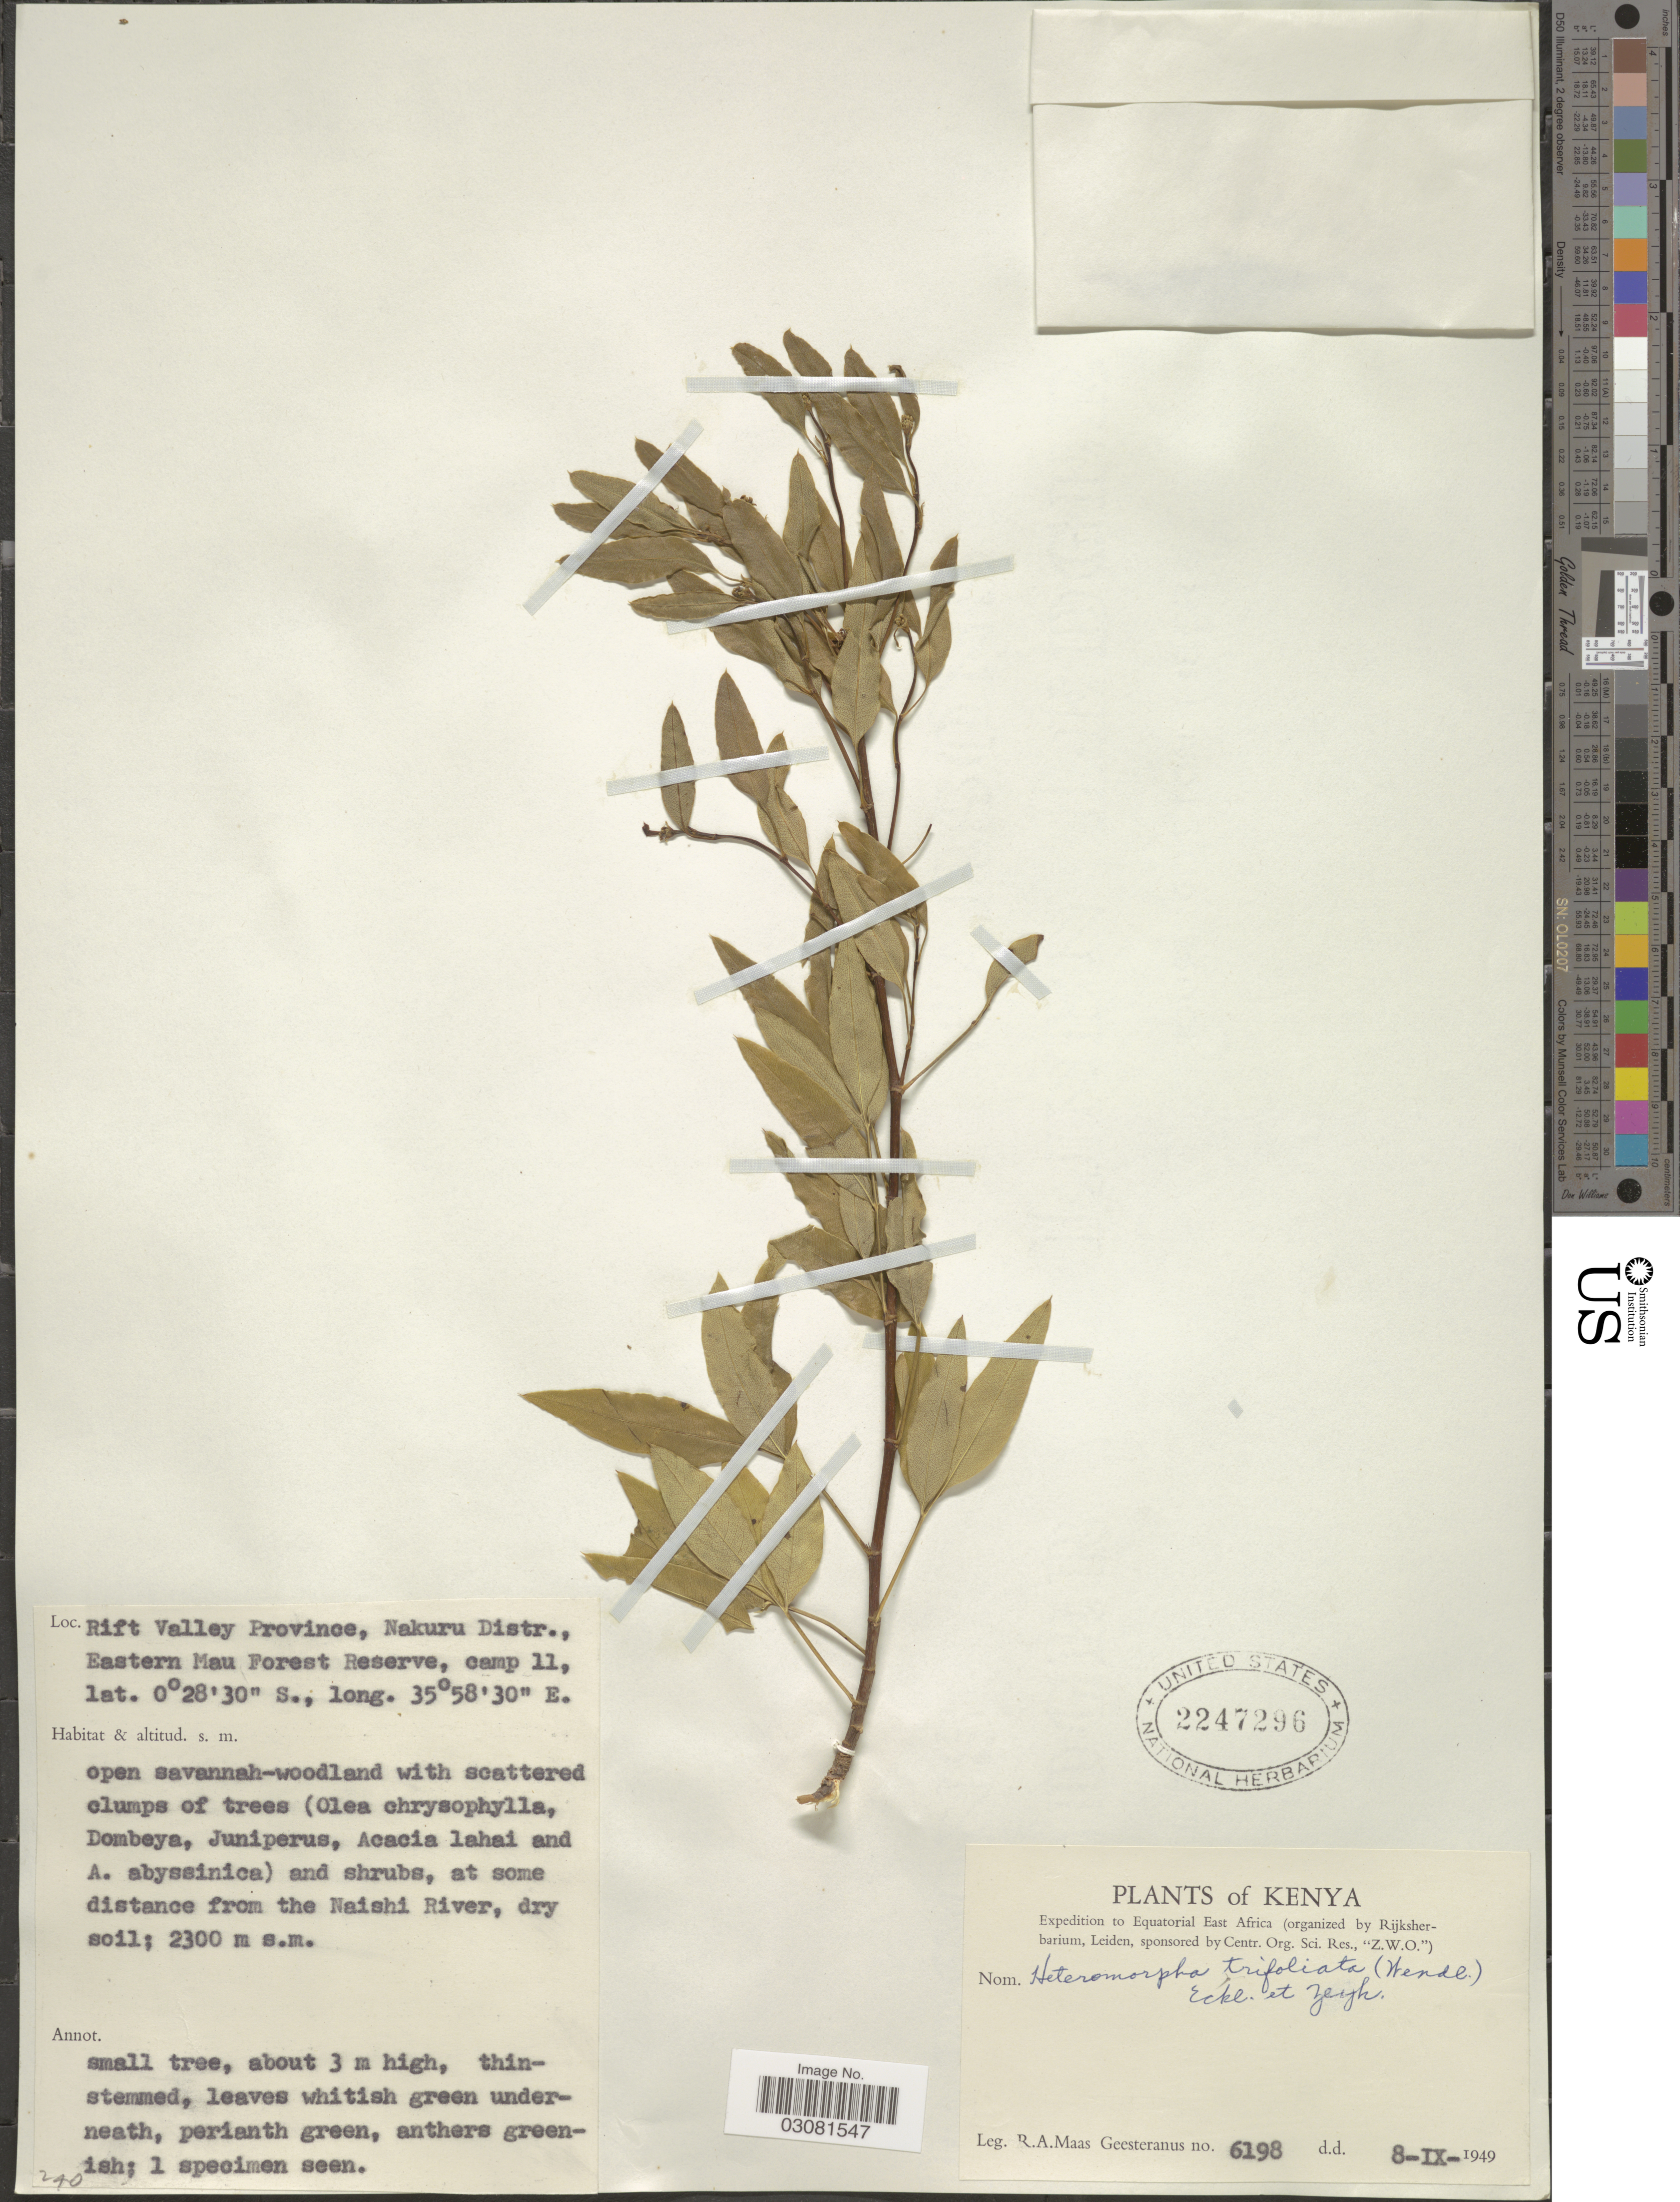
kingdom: Plantae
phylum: Tracheophyta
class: Magnoliopsida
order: Apiales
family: Apiaceae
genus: Heteromorpha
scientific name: Heteromorpha trifoliata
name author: (H.L. Wendl. & Bartl.) Eckl. & Zeyh.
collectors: R. A. Maas Geesteranus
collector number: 6198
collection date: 1949-09-08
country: Kenya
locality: Equatorial East Africa, Rift Valley Province, Nakuru Distr., Eastern Mau Forest Reserve, camp 11. at some distance from the Naishi River.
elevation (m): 2300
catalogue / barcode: US 2247296